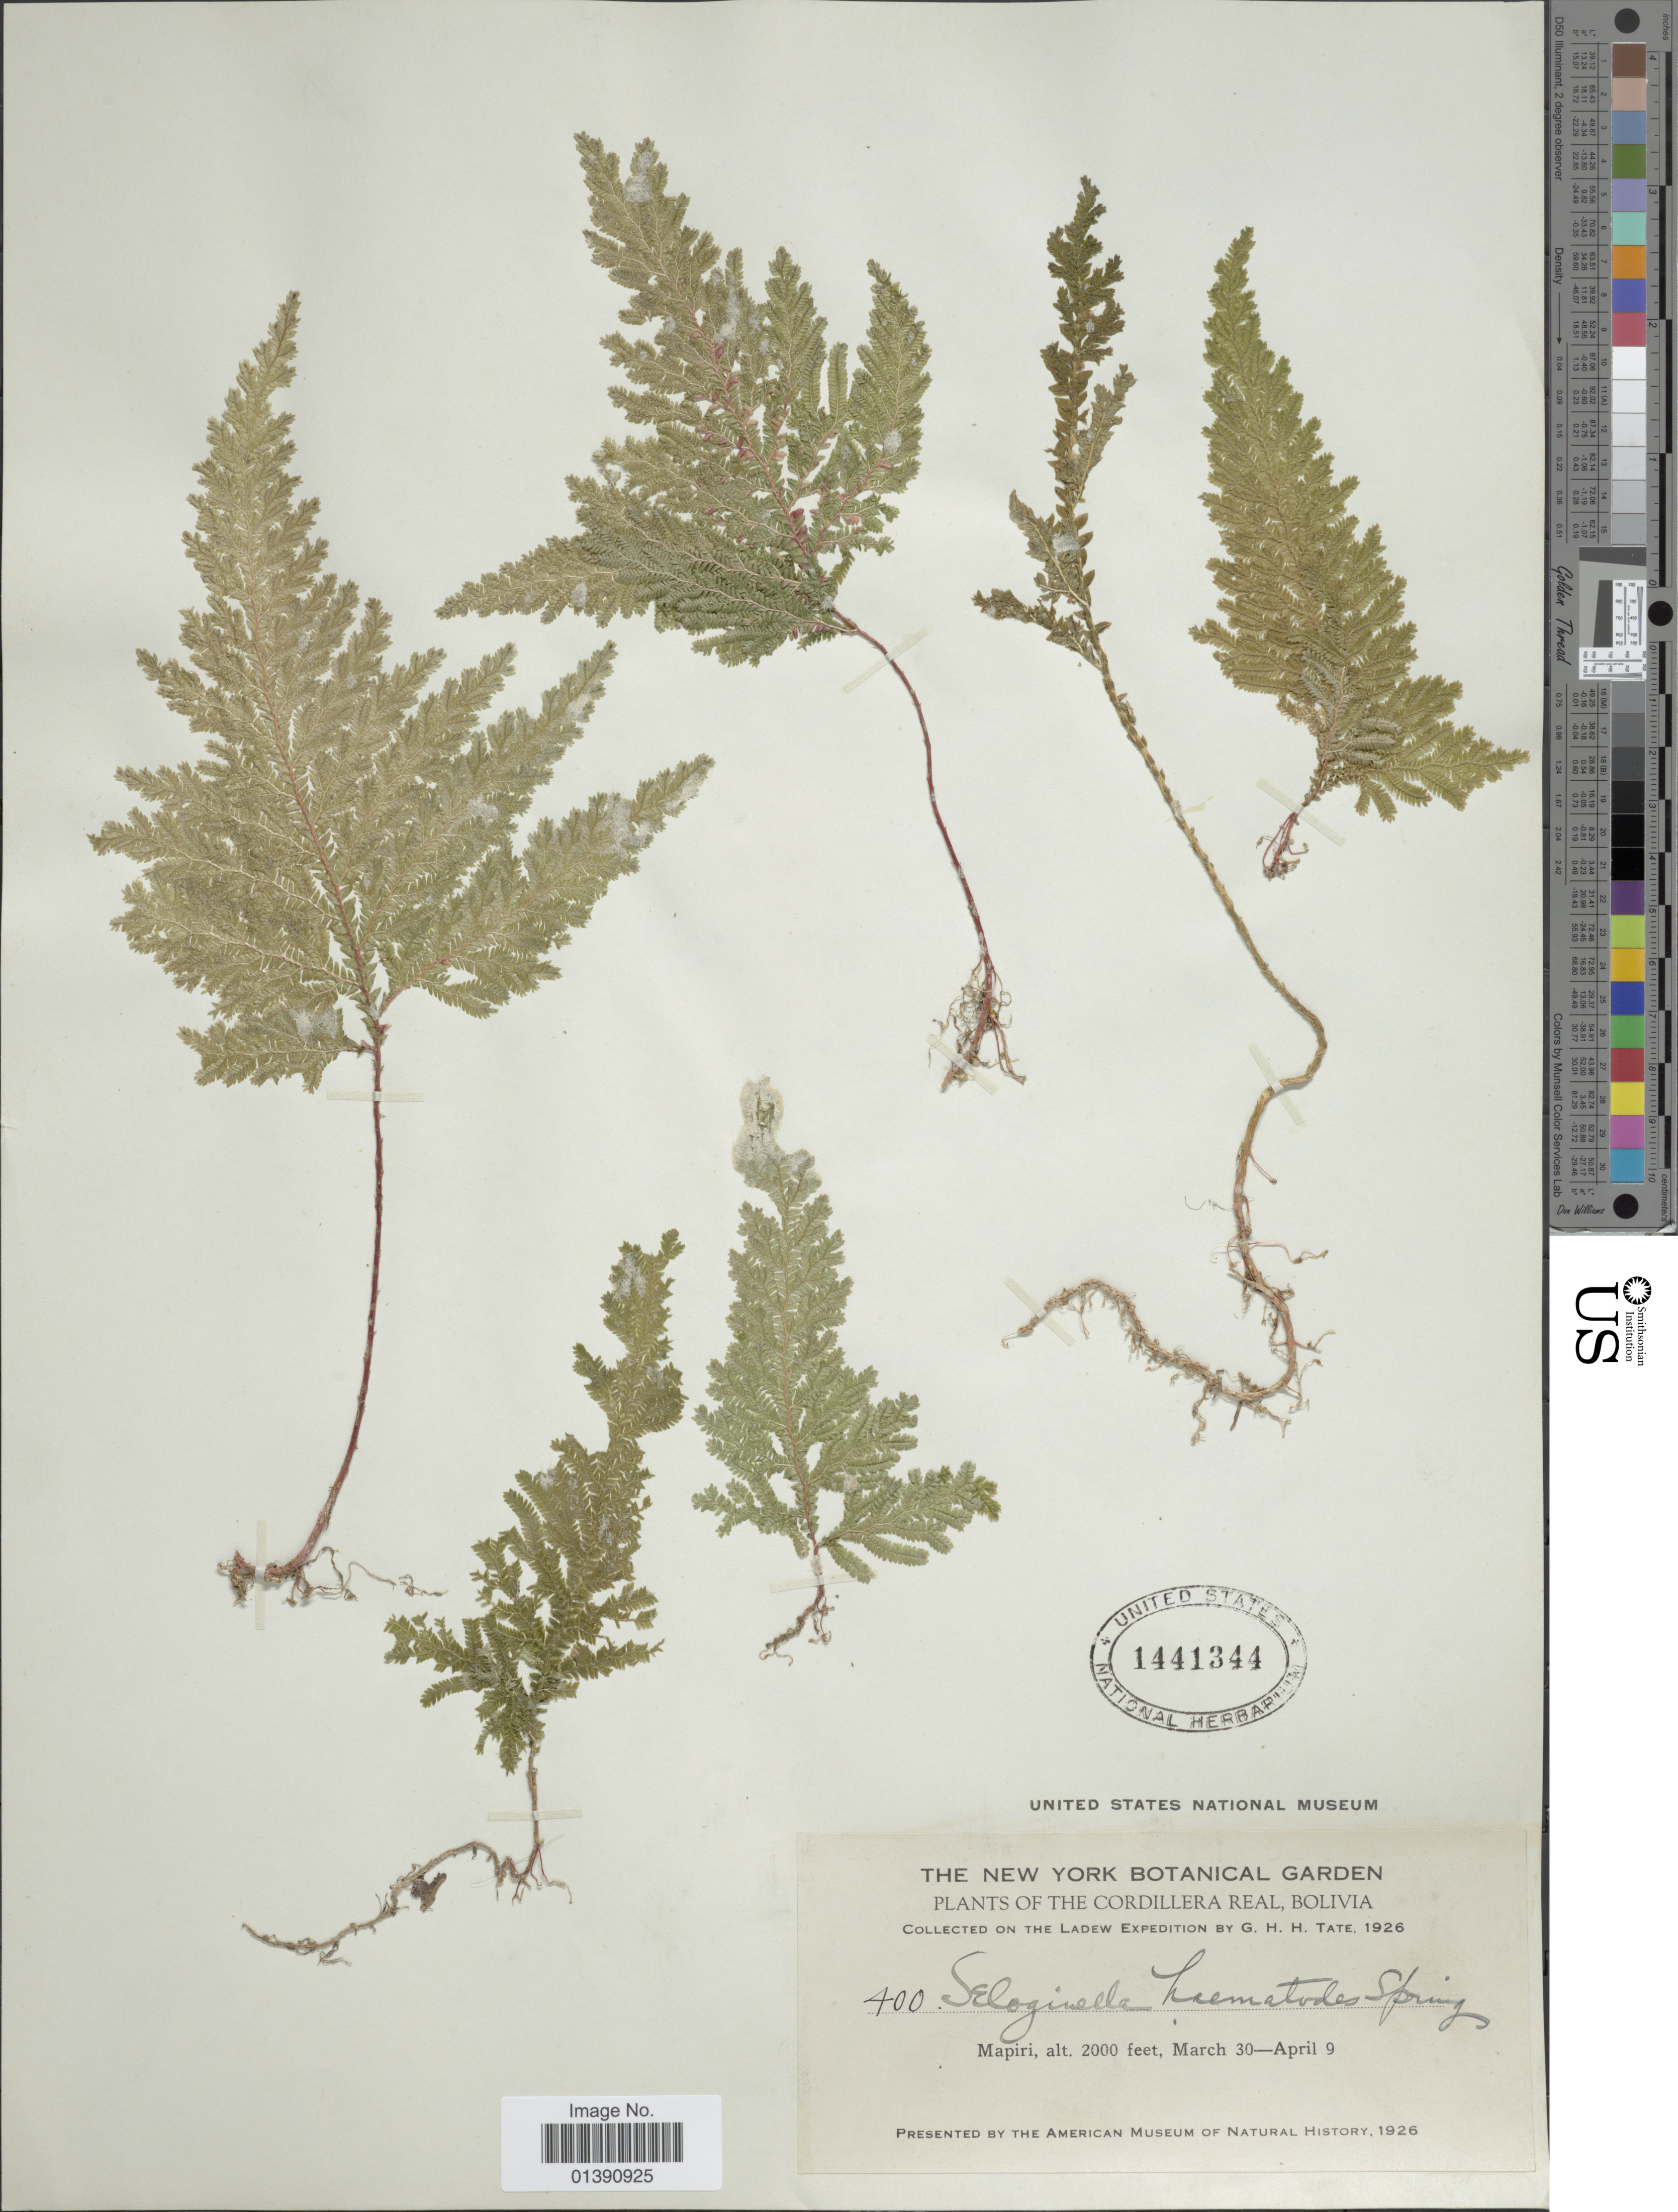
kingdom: Plantae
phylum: Tracheophyta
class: Lycopodiopsida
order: Selaginellales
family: Selaginellaceae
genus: Selaginella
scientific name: Selaginella haematodes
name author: (Kunze) Spring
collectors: G. Tate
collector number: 400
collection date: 1926-03-30/1926-04-09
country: Bolivia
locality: The Cordillera Real, Mapiri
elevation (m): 610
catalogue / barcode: US 1441344